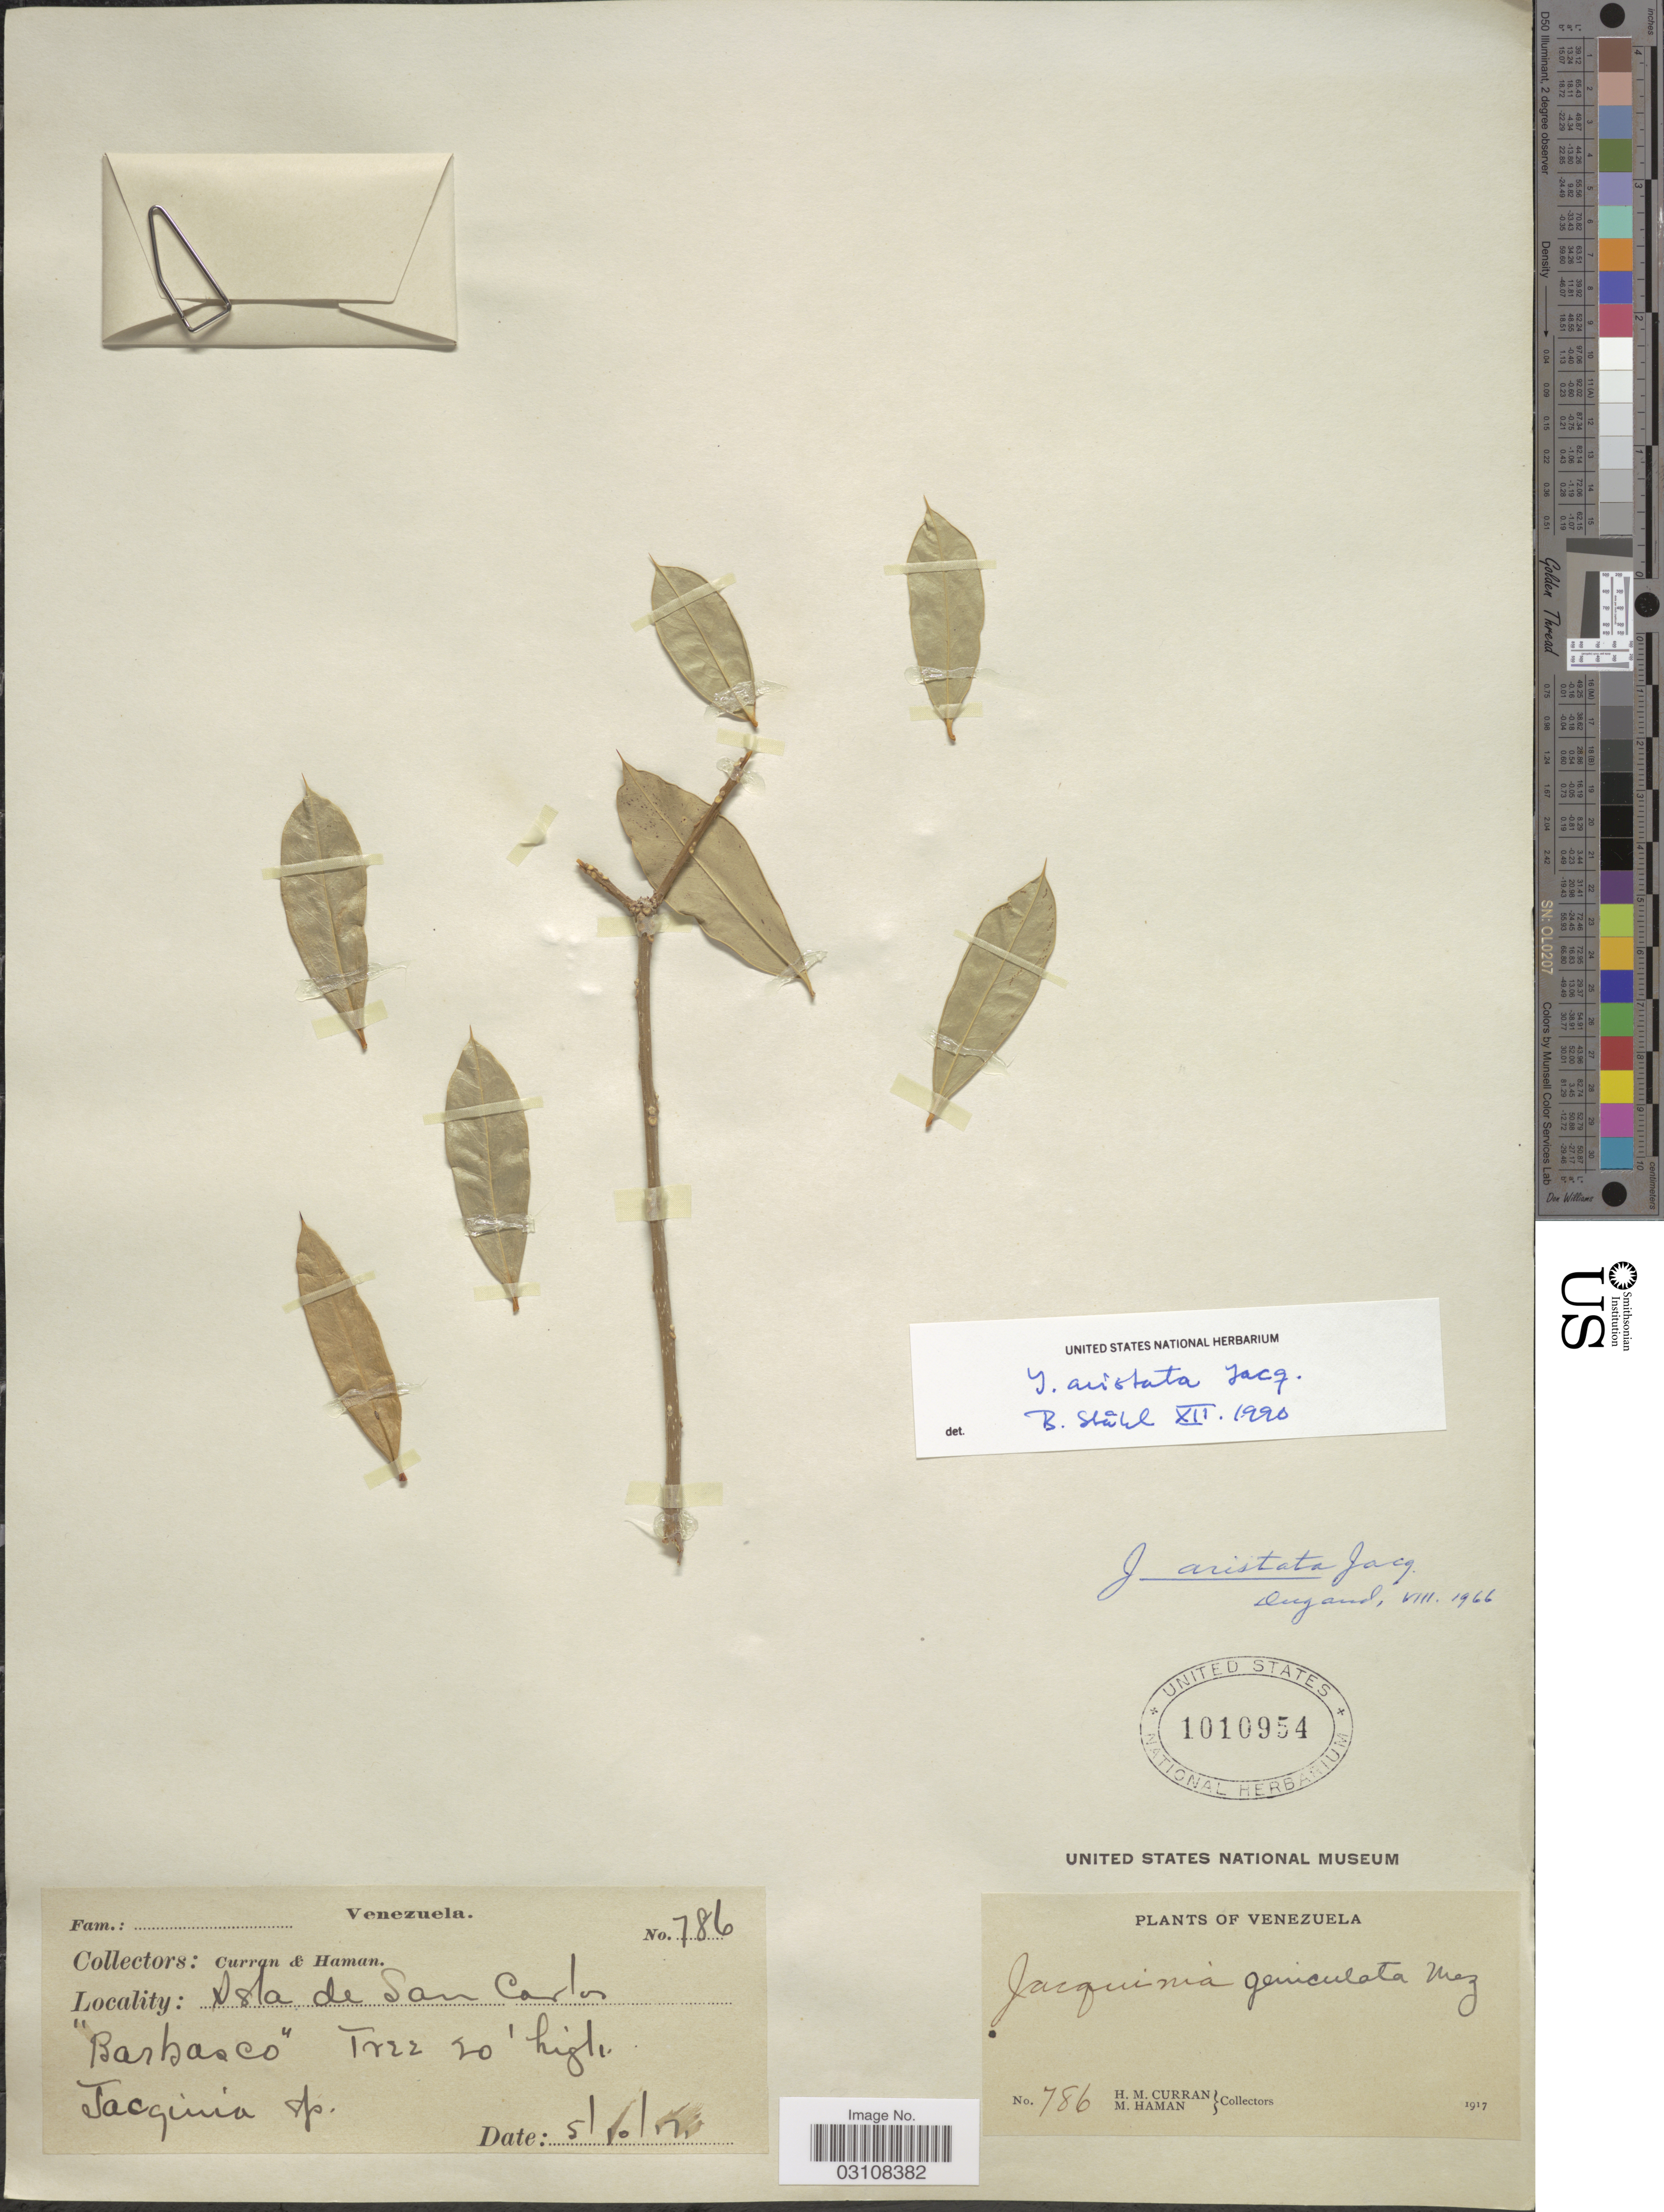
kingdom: Plantae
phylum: Tracheophyta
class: Magnoliopsida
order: Ericales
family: Primulaceae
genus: Bonellia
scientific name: Bonellia frutescens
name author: (Mill.) B. Ståhl & Källersjö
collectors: H. M. Curran & M. Haman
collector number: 786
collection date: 1917-10-05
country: Venezuela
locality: Isla de San Carlos.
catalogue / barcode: US 1010954